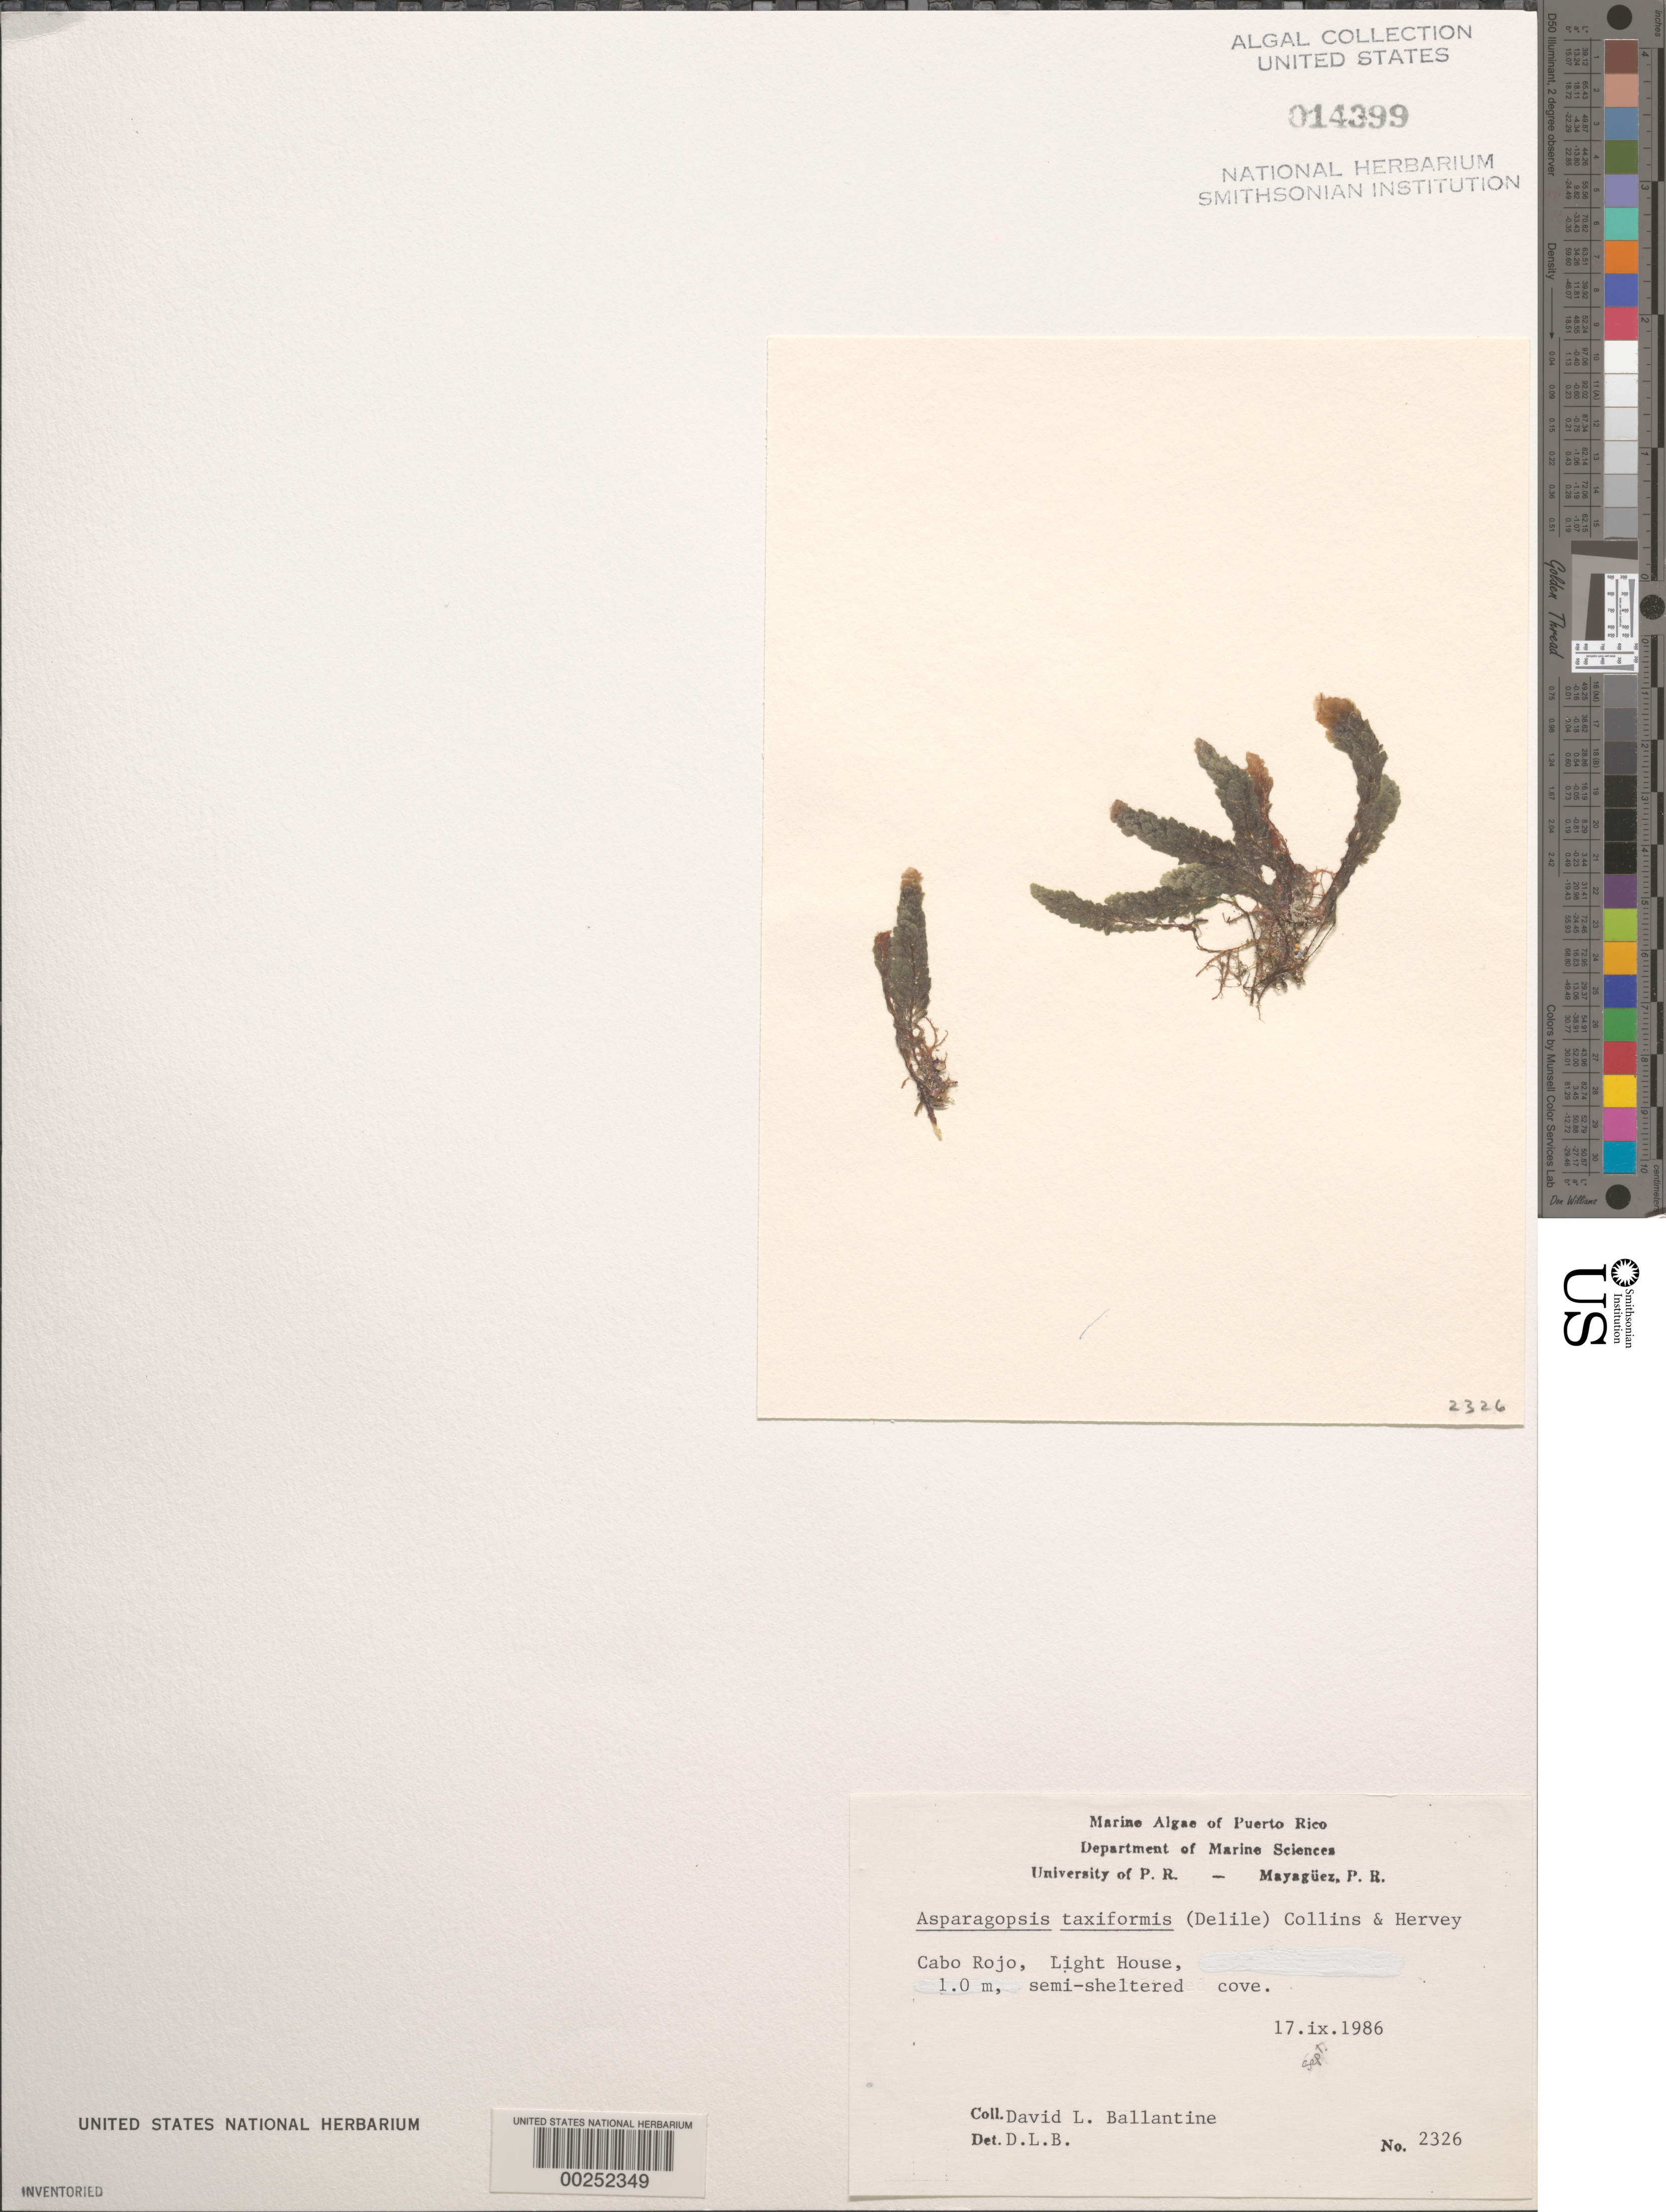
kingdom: Plantae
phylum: Rhodophyta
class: Florideophyceae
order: Bonnemaisoniales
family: Bonnemaisoniaceae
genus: Asparagopsis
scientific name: Asparagopsis taxiformis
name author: (Delile) Trevis.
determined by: Ballantine, D. L.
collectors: D.L. Ballantine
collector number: DLB 2326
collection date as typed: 17 Sep 1986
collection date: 1986-09-17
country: Puerto Rico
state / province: Cabo Rojo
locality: Cabo rojo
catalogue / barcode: US 14399